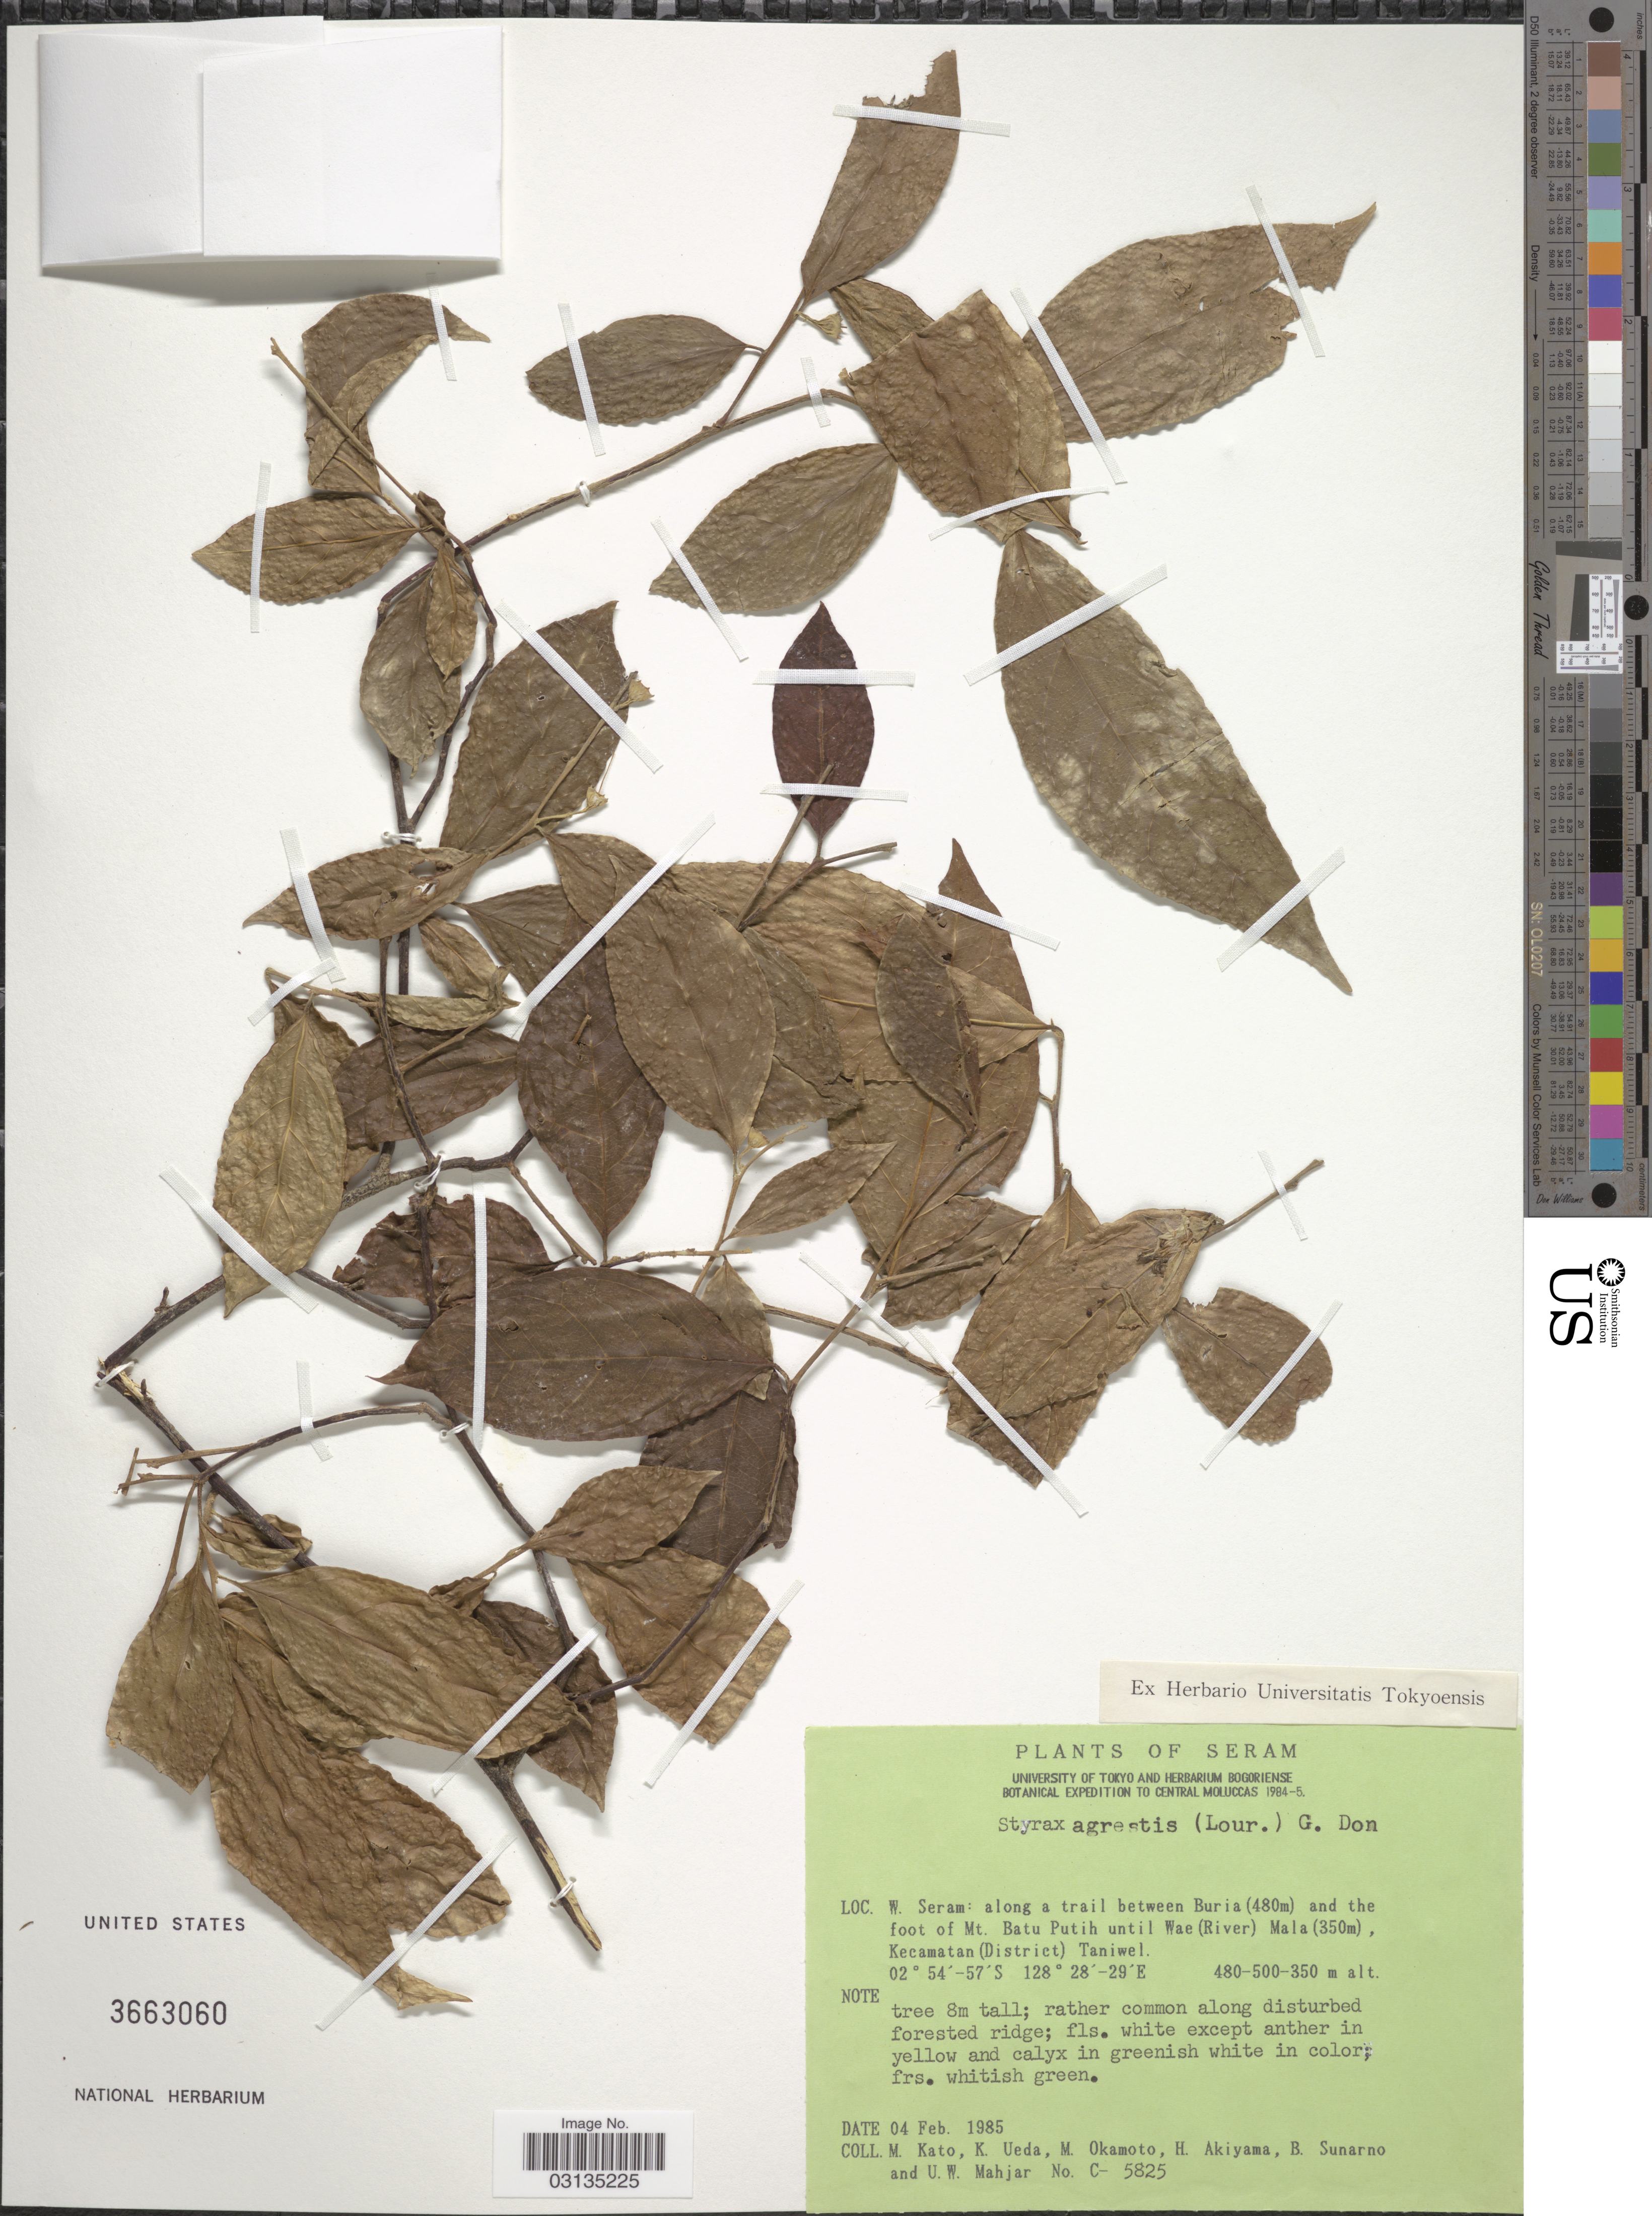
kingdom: Plantae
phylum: Tracheophyta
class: Magnoliopsida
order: Ericales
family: Styracaceae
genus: Styrax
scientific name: Styrax agrestis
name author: (Lour.) G. Don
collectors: M. Kato, K. Ueda, M. Okamoto, H. Akiyama & et al.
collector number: C-5825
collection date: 1985-02-04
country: Indonesia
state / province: Maluku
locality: Seram. W. Seram: along a trail between Buria and the foot of Mt. Batu Putih until Wae (River) Mala, Kecamatan (District) Taniwel.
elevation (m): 350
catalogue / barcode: US 3663060